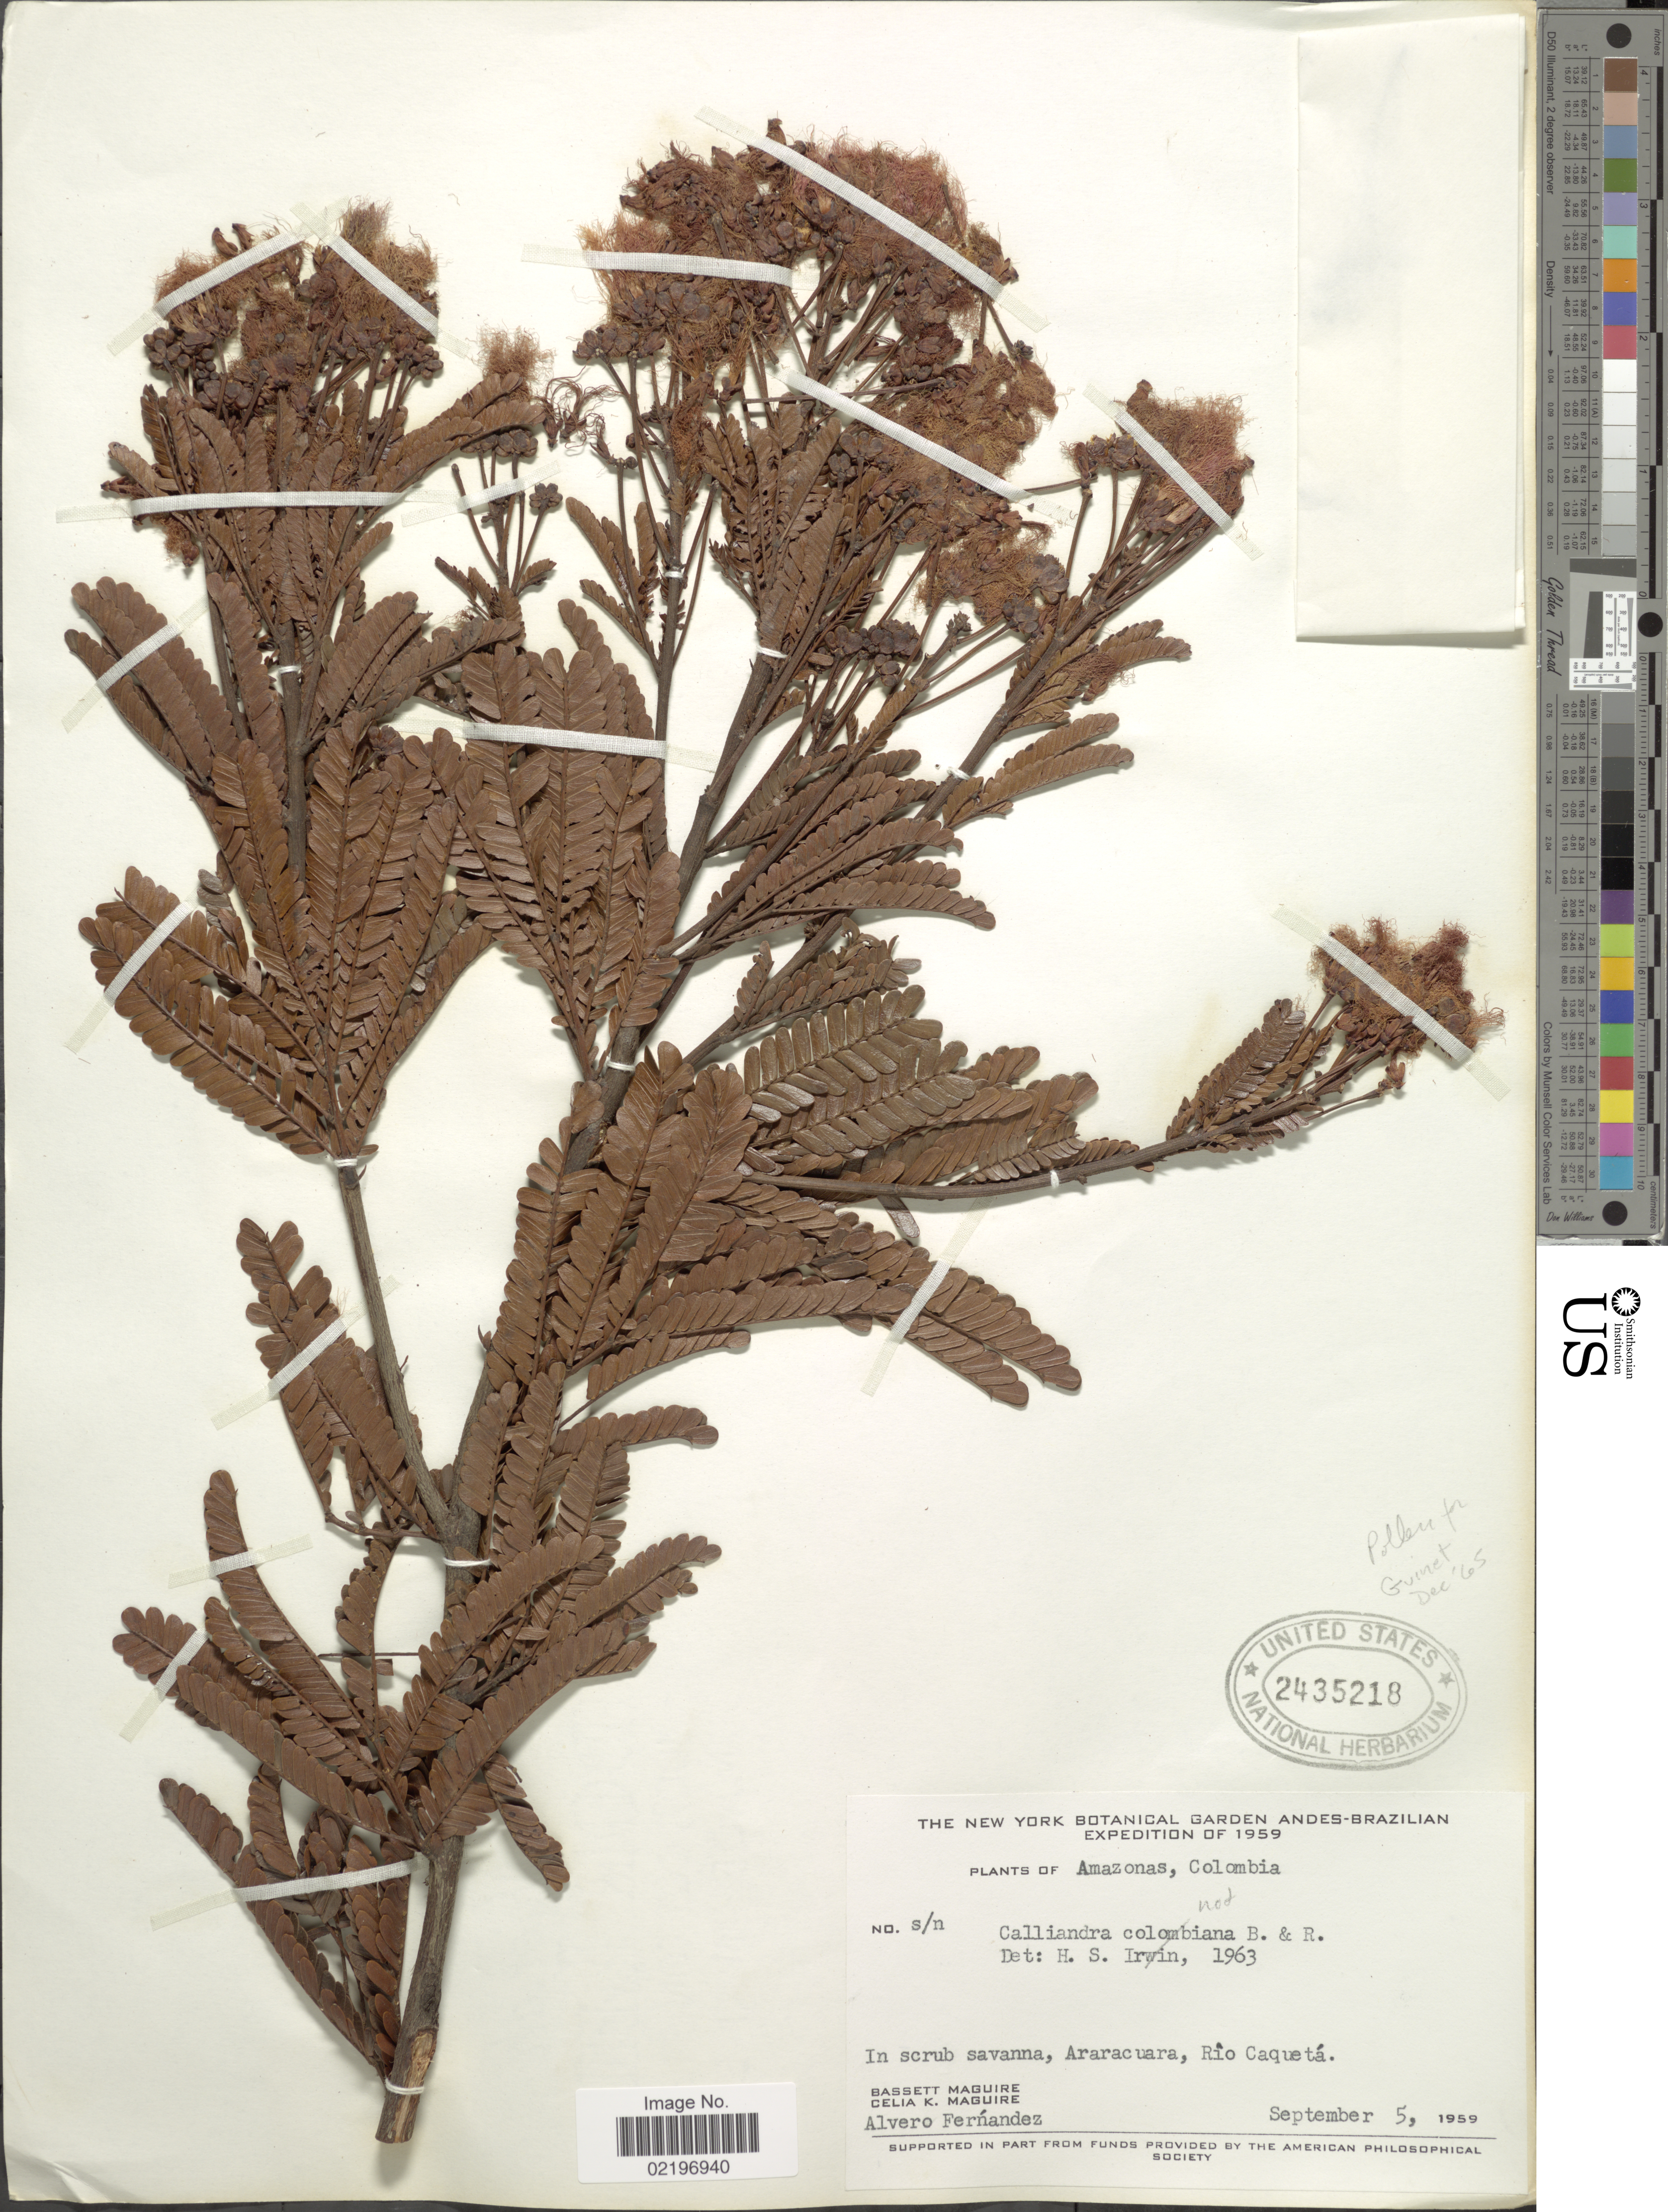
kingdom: Plantae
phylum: Tracheophyta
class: Magnoliopsida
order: Fabales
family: Fabaceae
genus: Calliandra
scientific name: Calliandra sp.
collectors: B. Maguire, C. K. Maguire & A. Fernandez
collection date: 1959-09-05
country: Colombia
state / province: Amazônas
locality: In scrub savanna, Araracuara, Rio Caqueta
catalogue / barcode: US 2435218